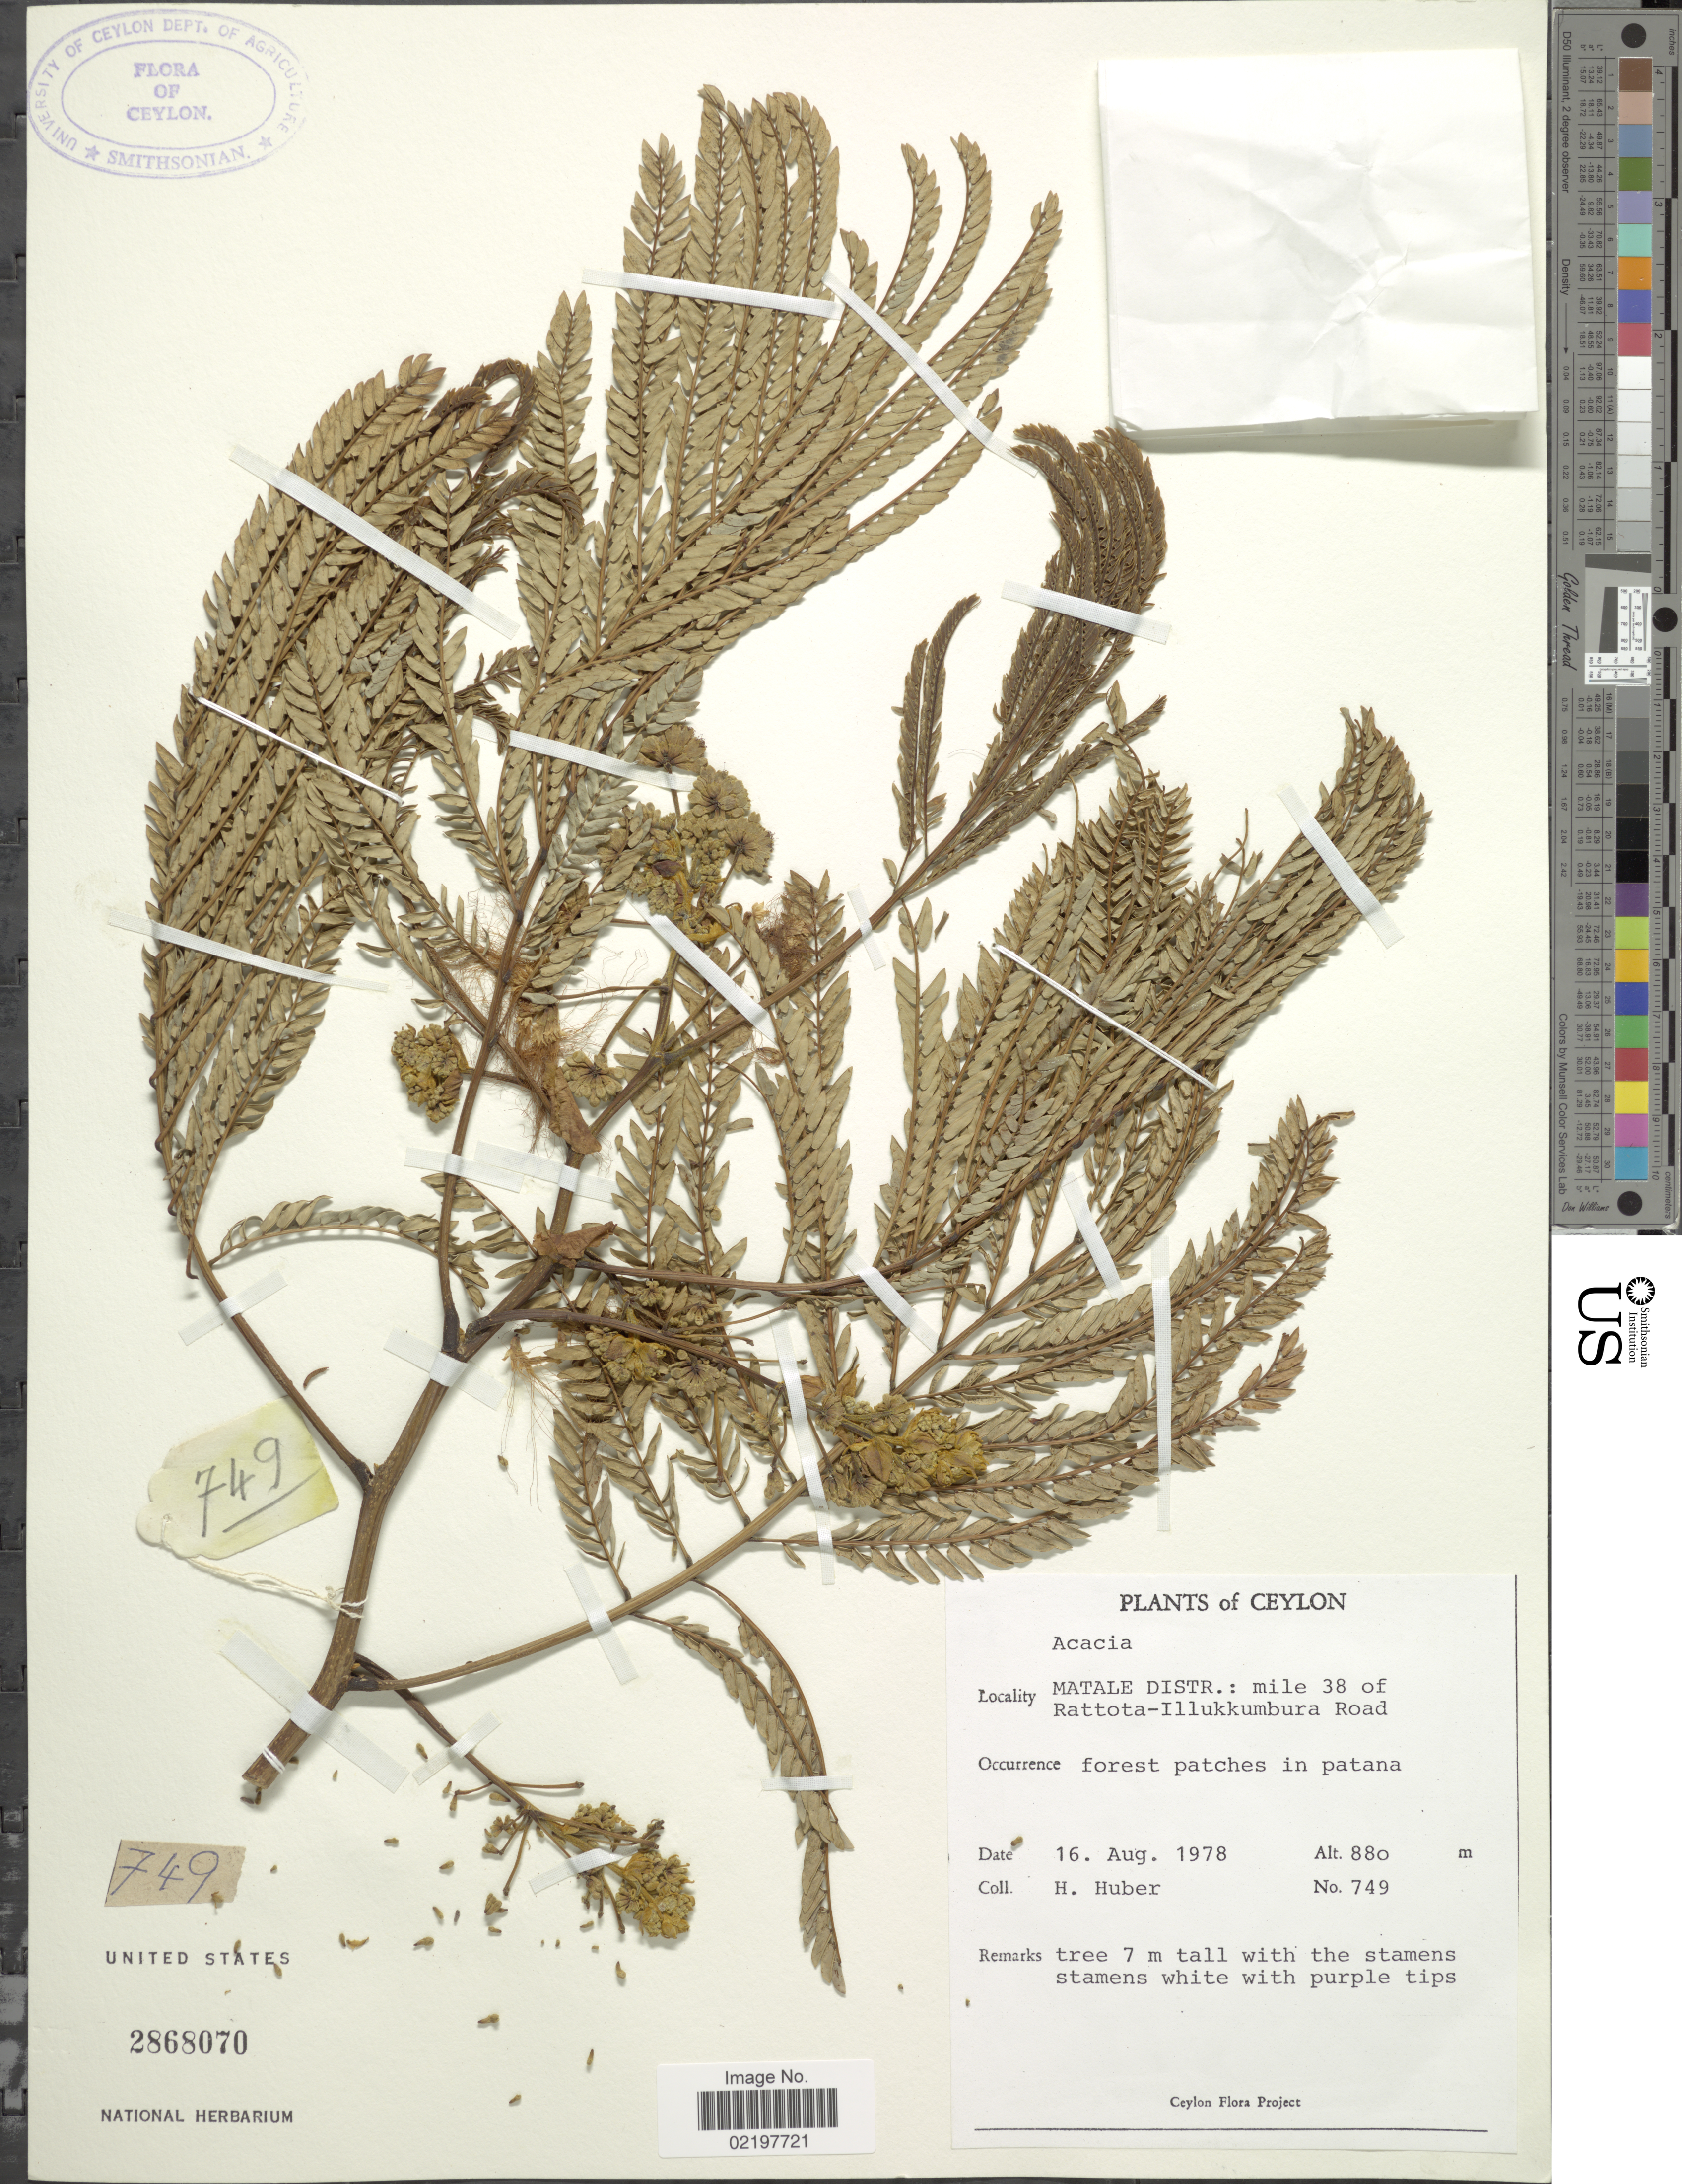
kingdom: Plantae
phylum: Tracheophyta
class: Magnoliopsida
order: Fabales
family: Fabaceae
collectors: H. Huber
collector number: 749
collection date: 1978-08-16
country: Sri Lanka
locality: Ceylon, Matale District: mile 38 of Rattota-Illukkumbura Road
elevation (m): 880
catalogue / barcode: US 2868070